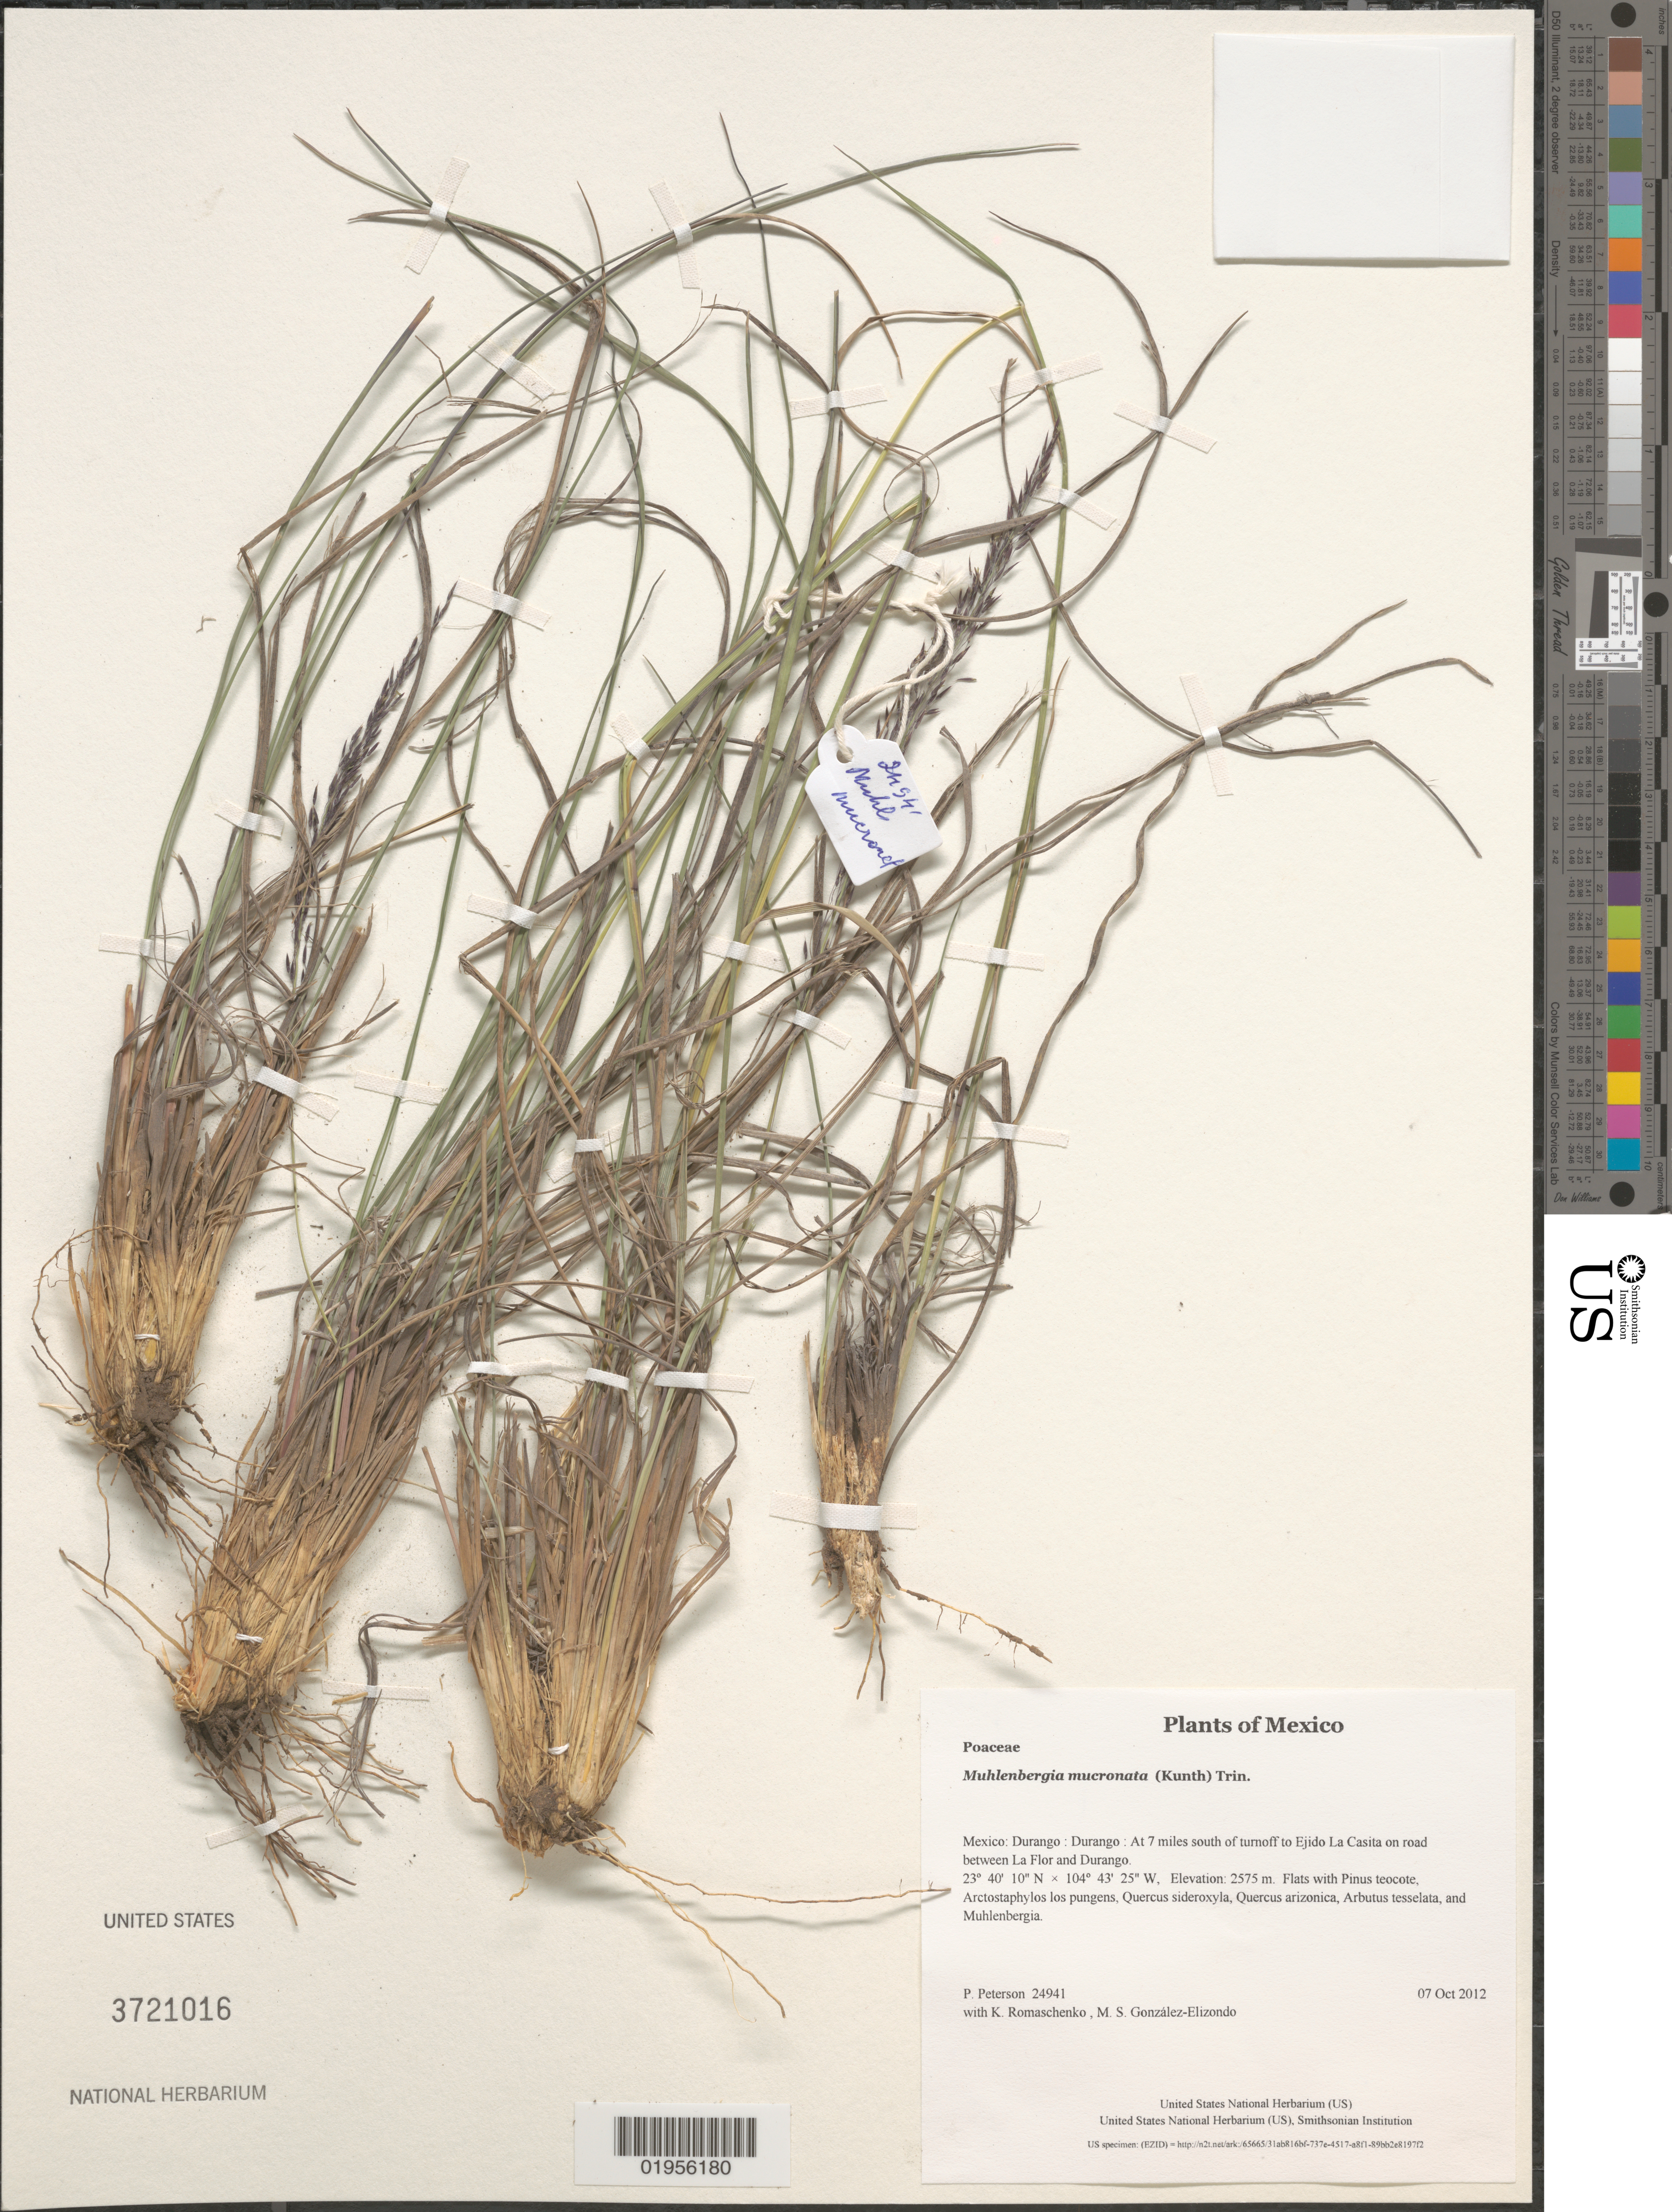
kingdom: Plantae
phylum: Tracheophyta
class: Liliopsida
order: Poales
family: Poaceae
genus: Muhlenbergia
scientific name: Muhlenbergia mucronata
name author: (Kunth) Trin.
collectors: P. M. Peterson, K. Romaschenko & M. S. González-Elizondo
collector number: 24941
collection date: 2012-10-07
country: Mexico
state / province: Durango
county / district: Durango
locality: At 7 miles south of turnoff to Ejido La Casita on road between La Flor and Durango.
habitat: Flats with Pinus teocote, Arctostaphylos los pungens, Quercus sideroxyla, Quercus arizonica, Arbutus tesselata, and Muhlenbergia.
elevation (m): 2575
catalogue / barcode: US 3721016